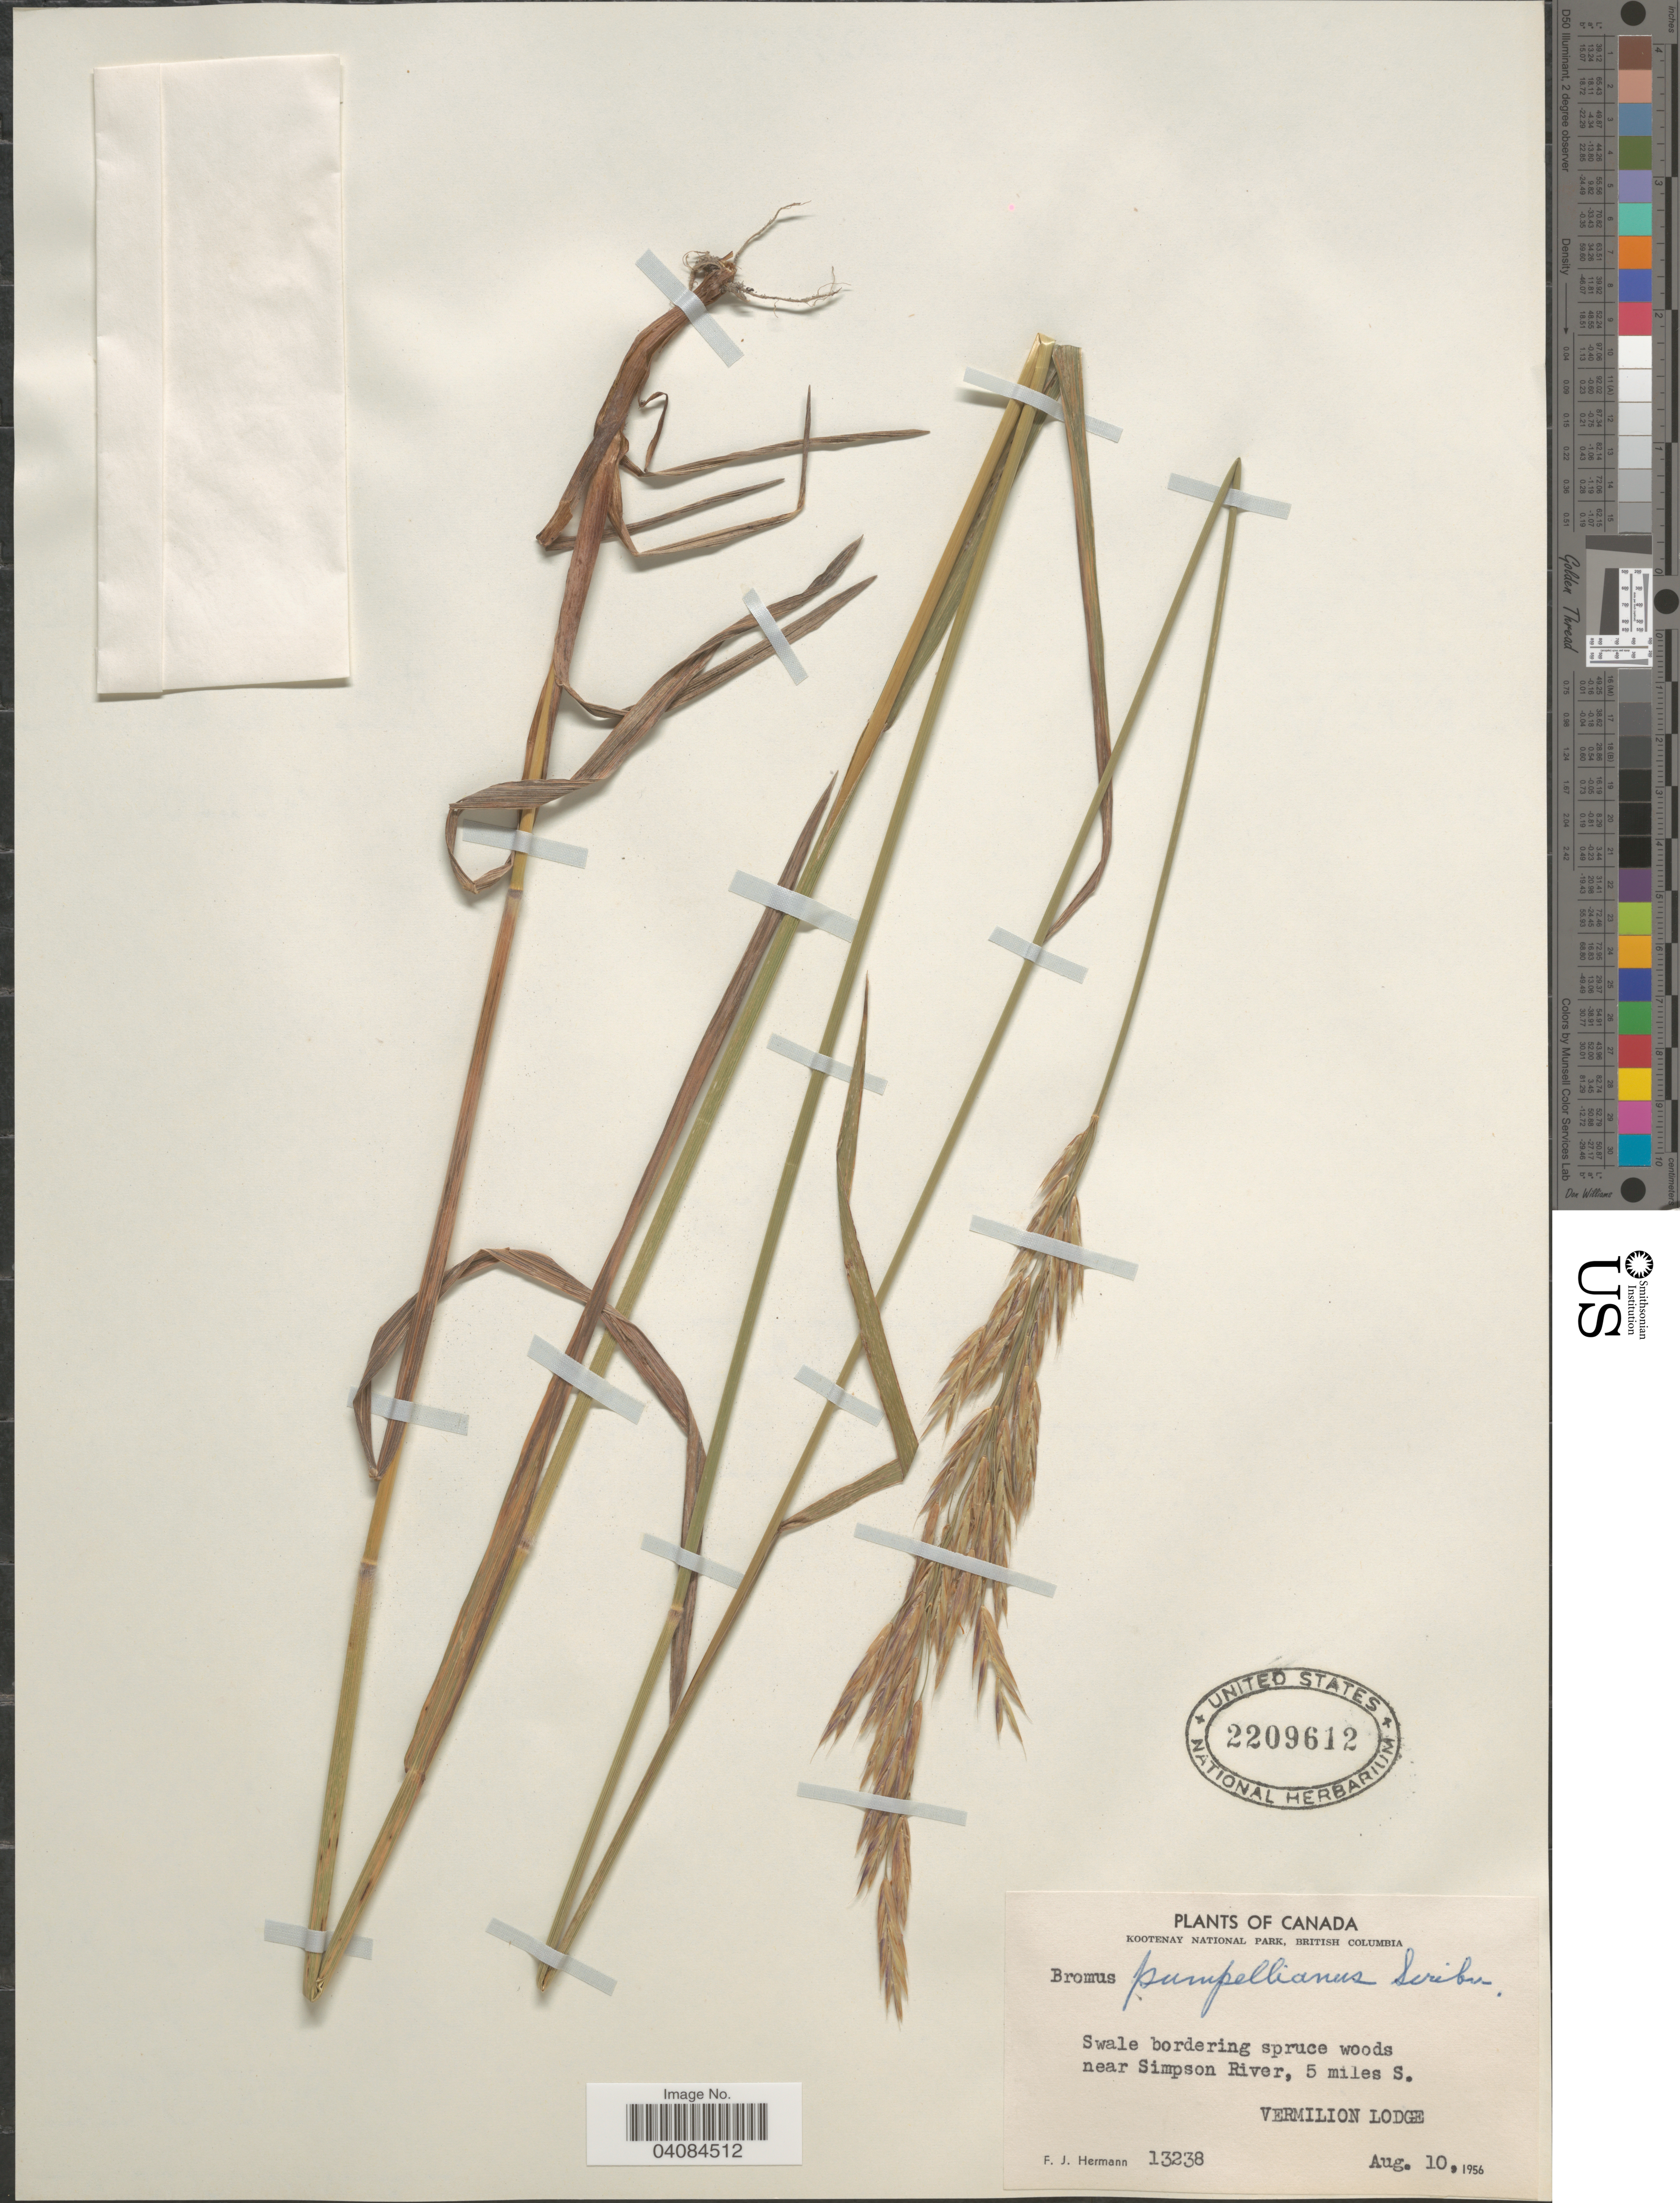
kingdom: Plantae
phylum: Tracheophyta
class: Liliopsida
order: Poales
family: Poaceae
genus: Bromus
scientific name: Bromus pumpellianus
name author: Scribn.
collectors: F. J. Hermann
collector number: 13238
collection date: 1956-08-10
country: Canada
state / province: British Columbia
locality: Kootenay National Park. Swale bordering spruce woods near Simpson River, 5 miles S. Vermilion Lodge.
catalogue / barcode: US 2209612